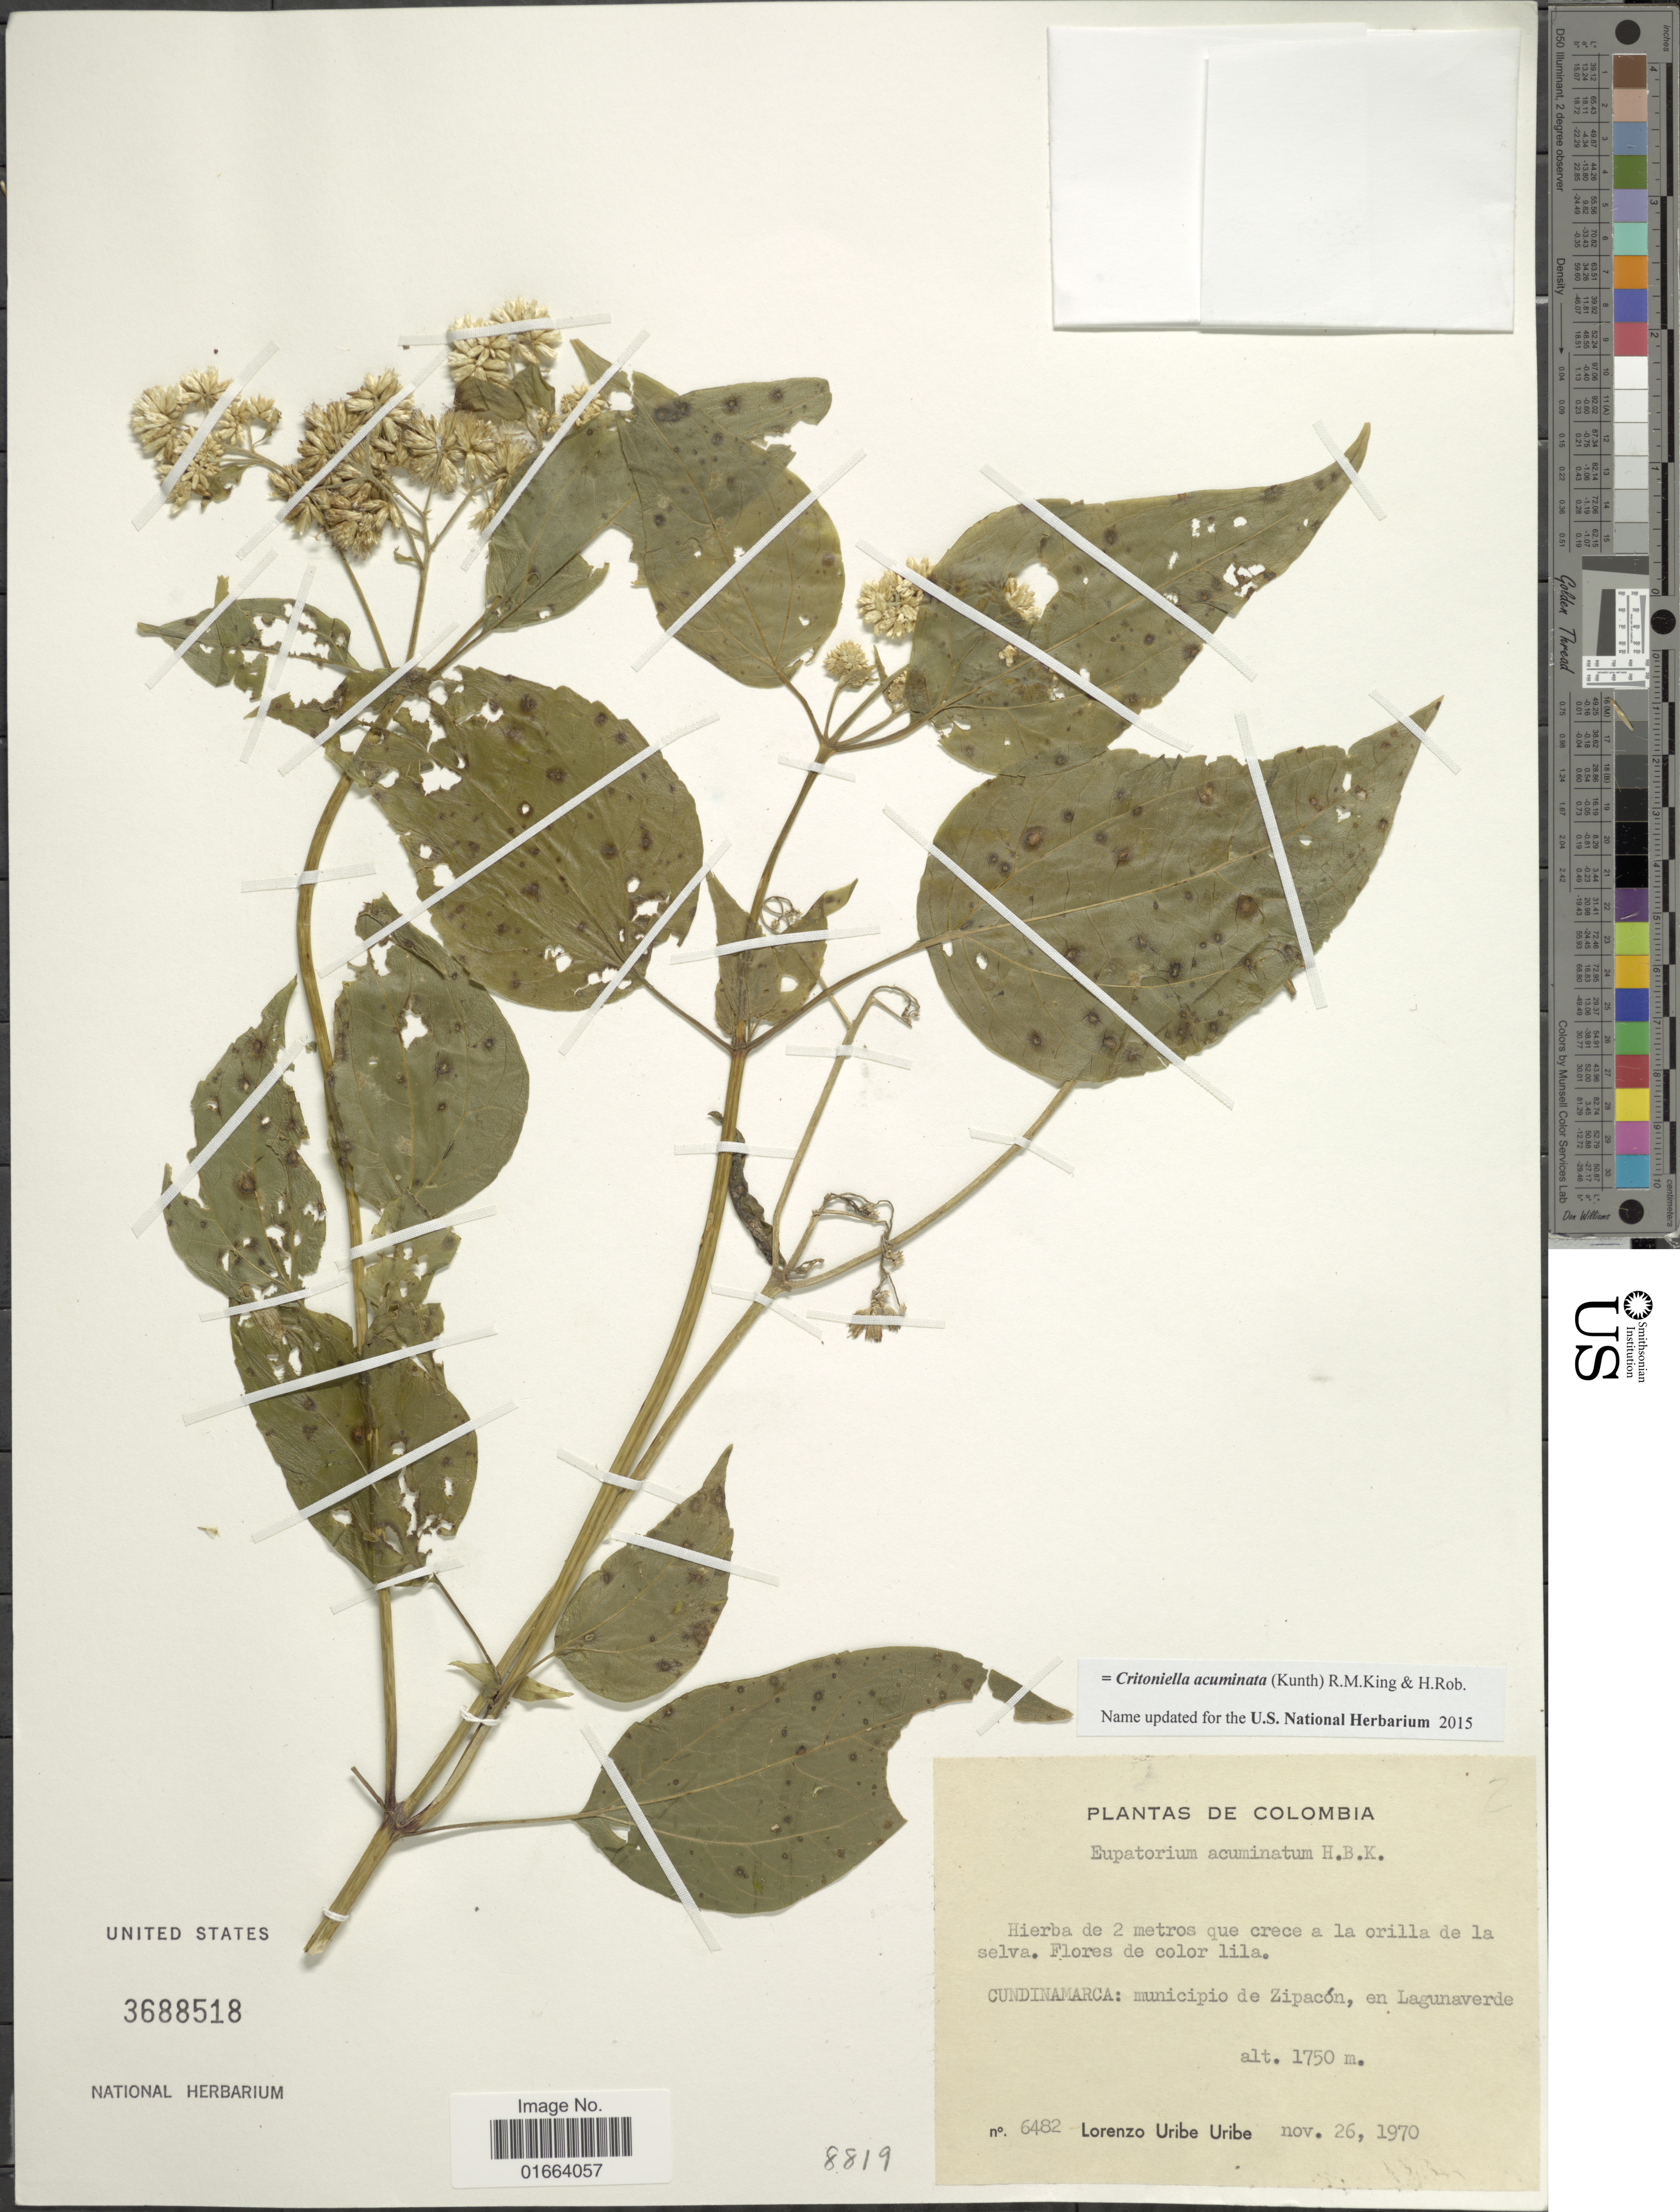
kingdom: Plantae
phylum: Tracheophyta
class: Magnoliopsida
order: Asterales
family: Asteraceae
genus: Critoniella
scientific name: Critoniella acuminata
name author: (Kunth) R.M. King & H. Rob.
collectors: L. Uribe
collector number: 6482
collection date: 1970-11-26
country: Colombia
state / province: Cundinamarca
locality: Municipio de Zipacón, en Lagunaverde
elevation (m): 1750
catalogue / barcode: US 3688518